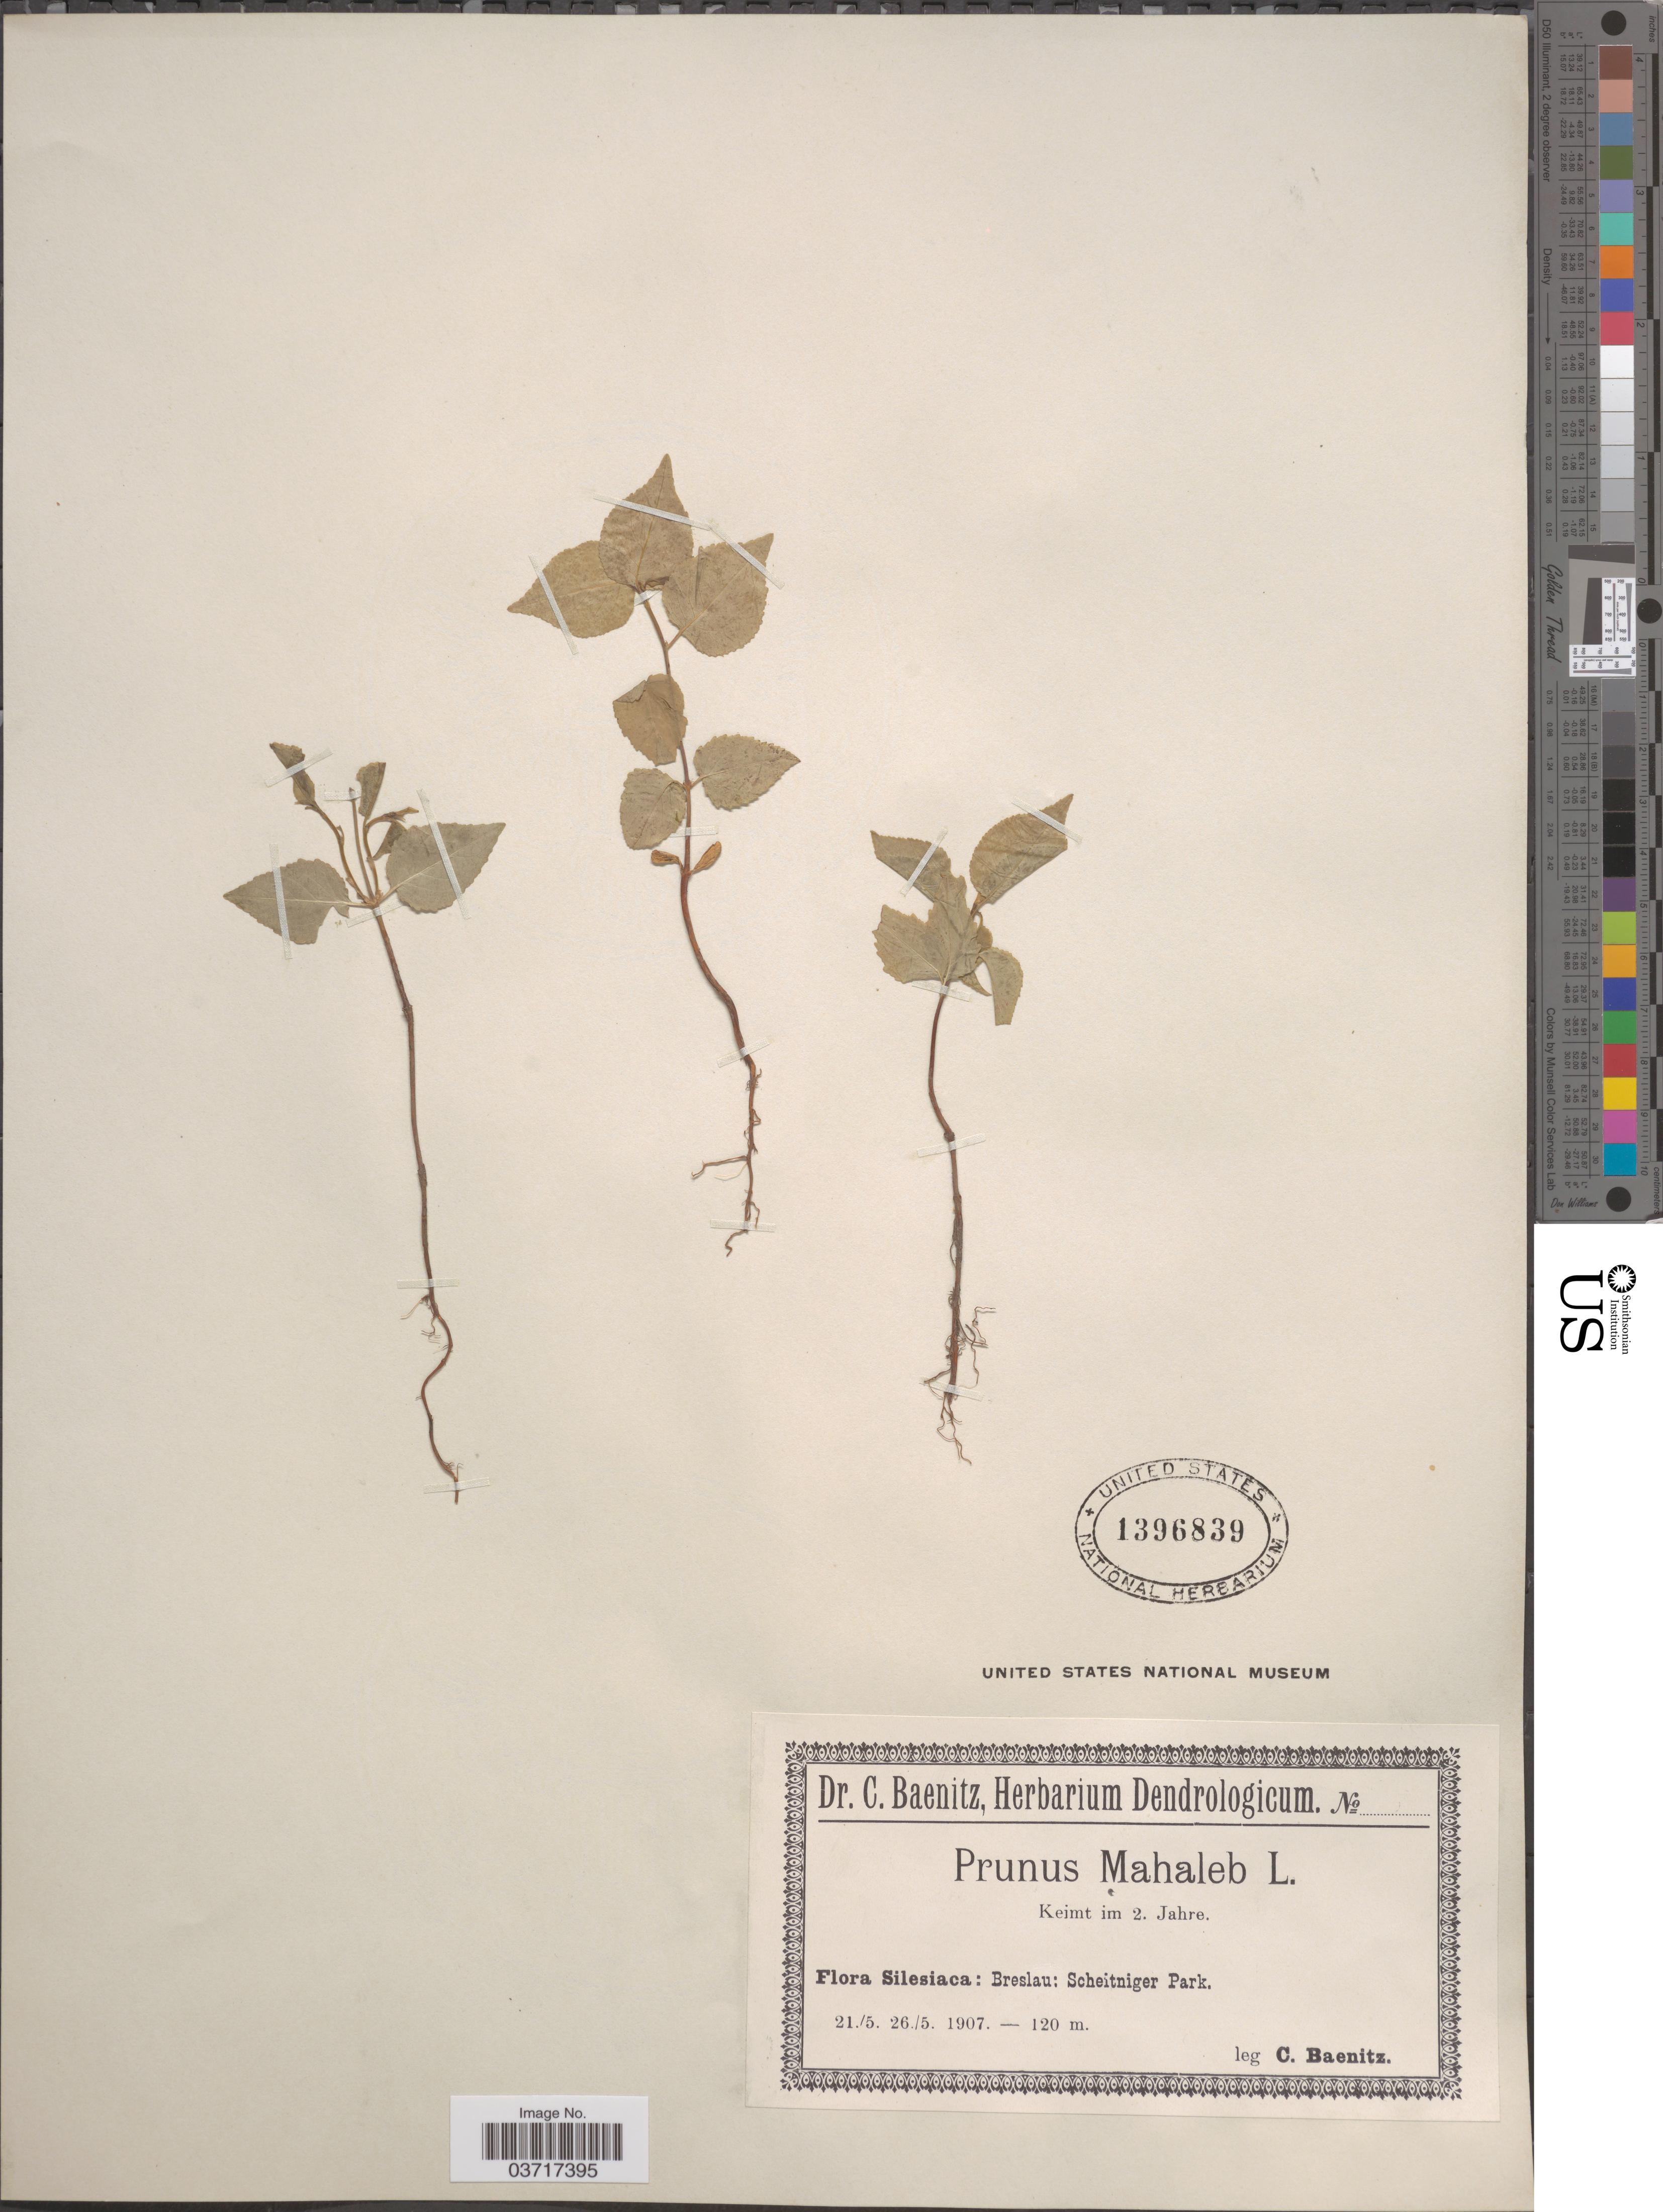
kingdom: Plantae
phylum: Tracheophyta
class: Magnoliopsida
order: Rosales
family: Rosaceae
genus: Prunus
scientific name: Prunus mahaleb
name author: L.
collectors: C. G. Baenitz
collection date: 1907-05-21/1907-05-26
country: Poland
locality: Silesiaca: Breslau: Scheitniger Park.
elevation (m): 120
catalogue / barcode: US 1396839